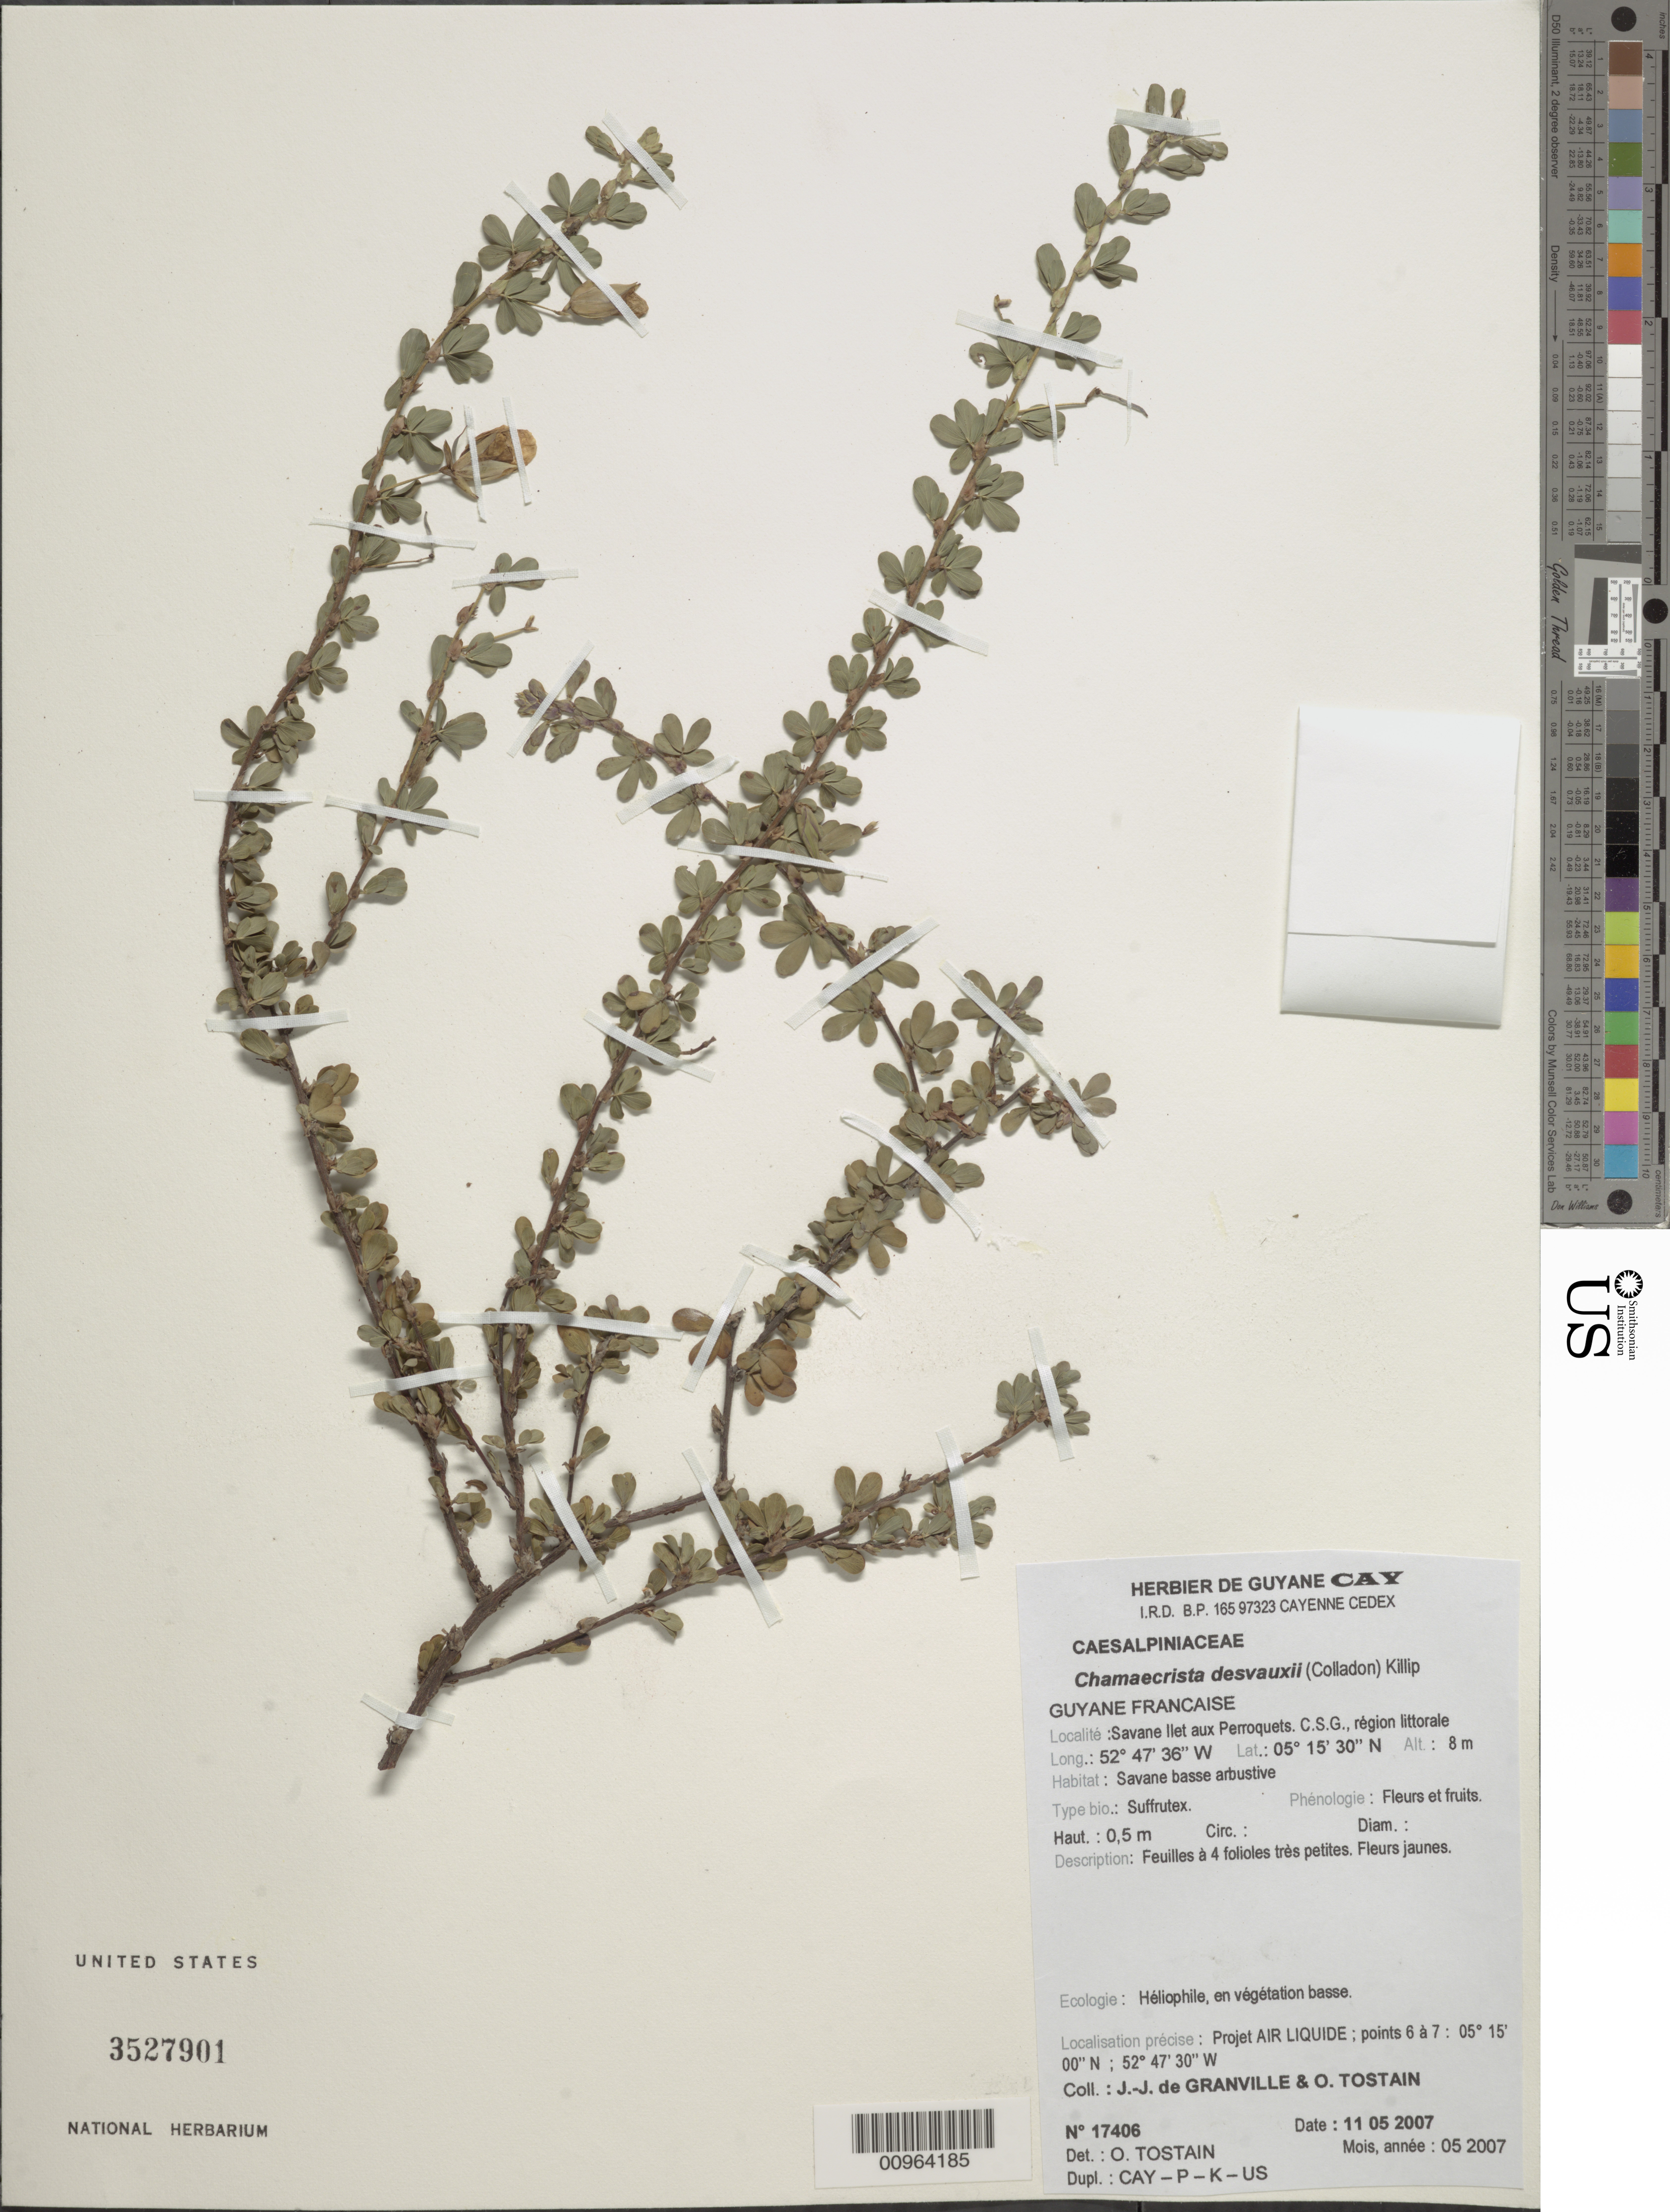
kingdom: Plantae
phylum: Tracheophyta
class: Magnoliopsida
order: Fabales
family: Fabaceae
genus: Chamaecrista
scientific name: Chamaecrista desvauxii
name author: (Collad.) Killip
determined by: Tostain, O.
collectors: J.-J. de Granville & O. Tostain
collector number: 17406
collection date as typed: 11-May-07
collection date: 2007-05-11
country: French Guiana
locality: Crique Karouabo, C.S.G., Site Ariane 4. Projet AIR LIQUIDE; points 6 a 7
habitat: Region littorale. Savane basse arbustive. Heliophile, en vegetation basse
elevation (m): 8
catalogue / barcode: US 3527901